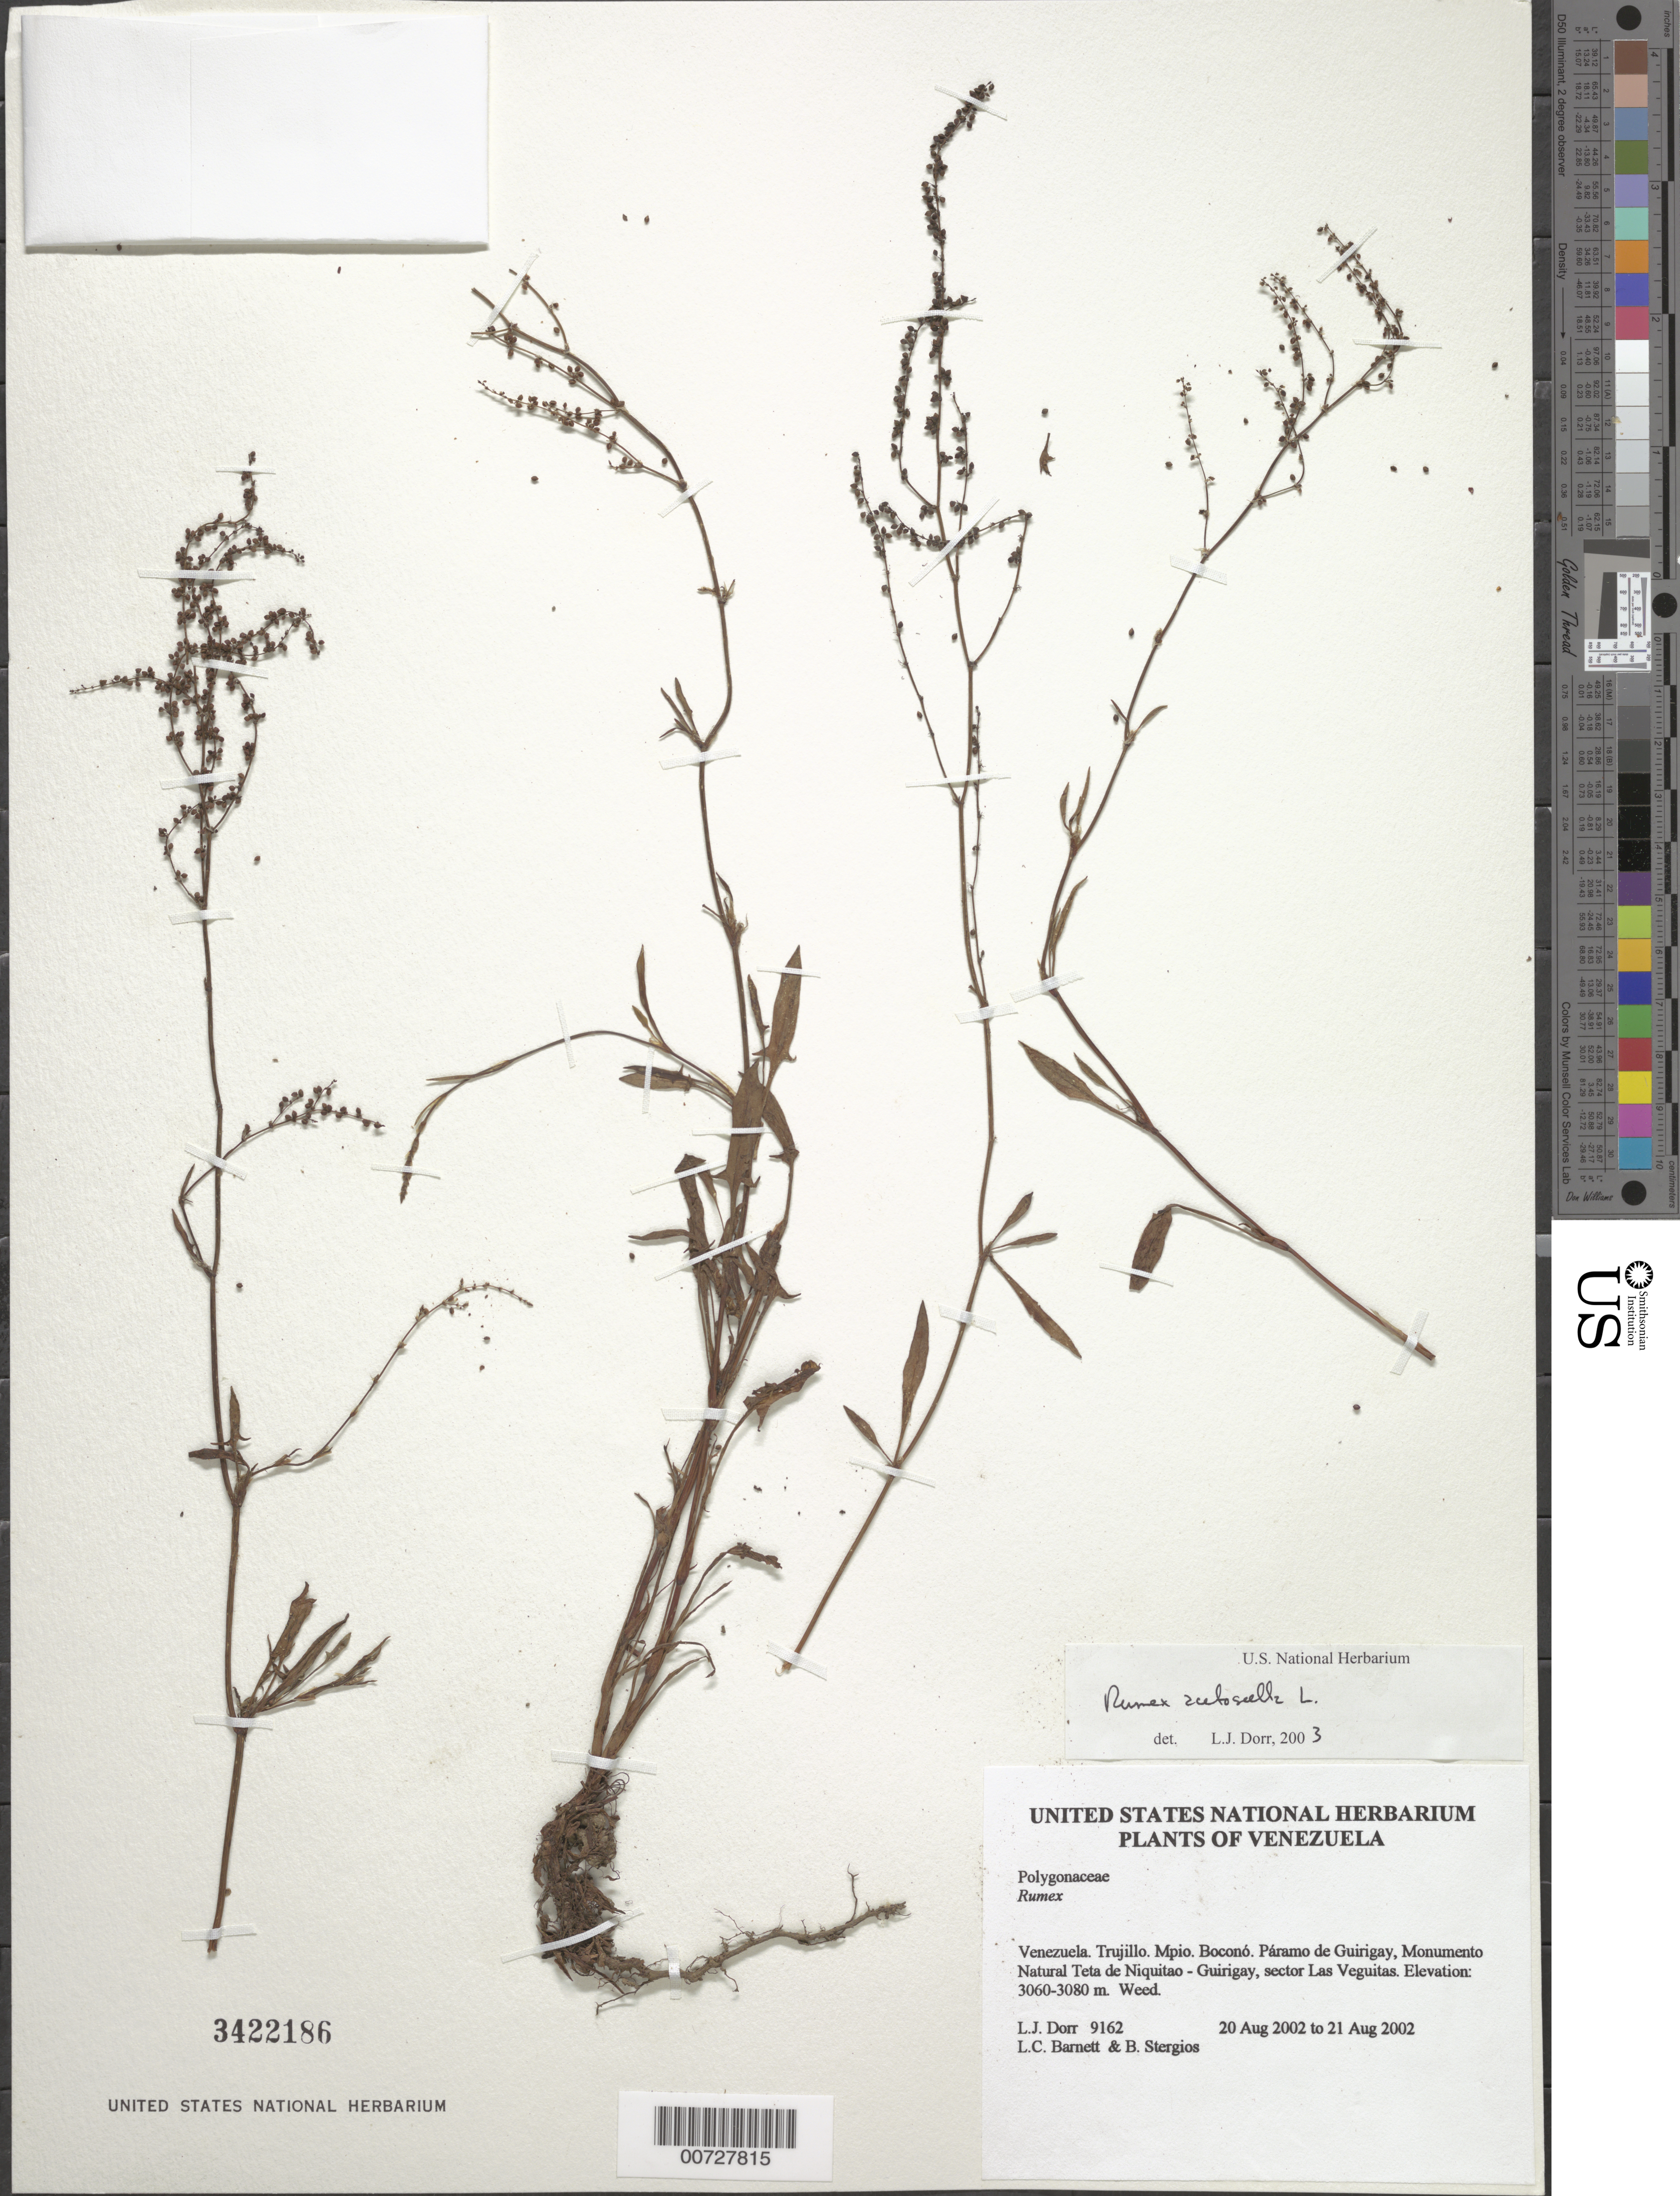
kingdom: Plantae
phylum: Tracheophyta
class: Magnoliopsida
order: Caryophyllales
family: Polygonaceae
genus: Rumex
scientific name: Rumex acetosella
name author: L.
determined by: Dorr, L. J., (BOT), Smithsonian Institution - National Museum of Natural History (UNITED STATES)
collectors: L. J. Dorr, L. C. Barnett & B. G. Stergios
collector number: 9162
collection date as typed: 20 Aug 2002 to 21 Aug 2002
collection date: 2002-08-20/2002-08-21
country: Venezuela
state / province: Trujillo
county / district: Boconó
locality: Páramo de Guirigay, Monumento Natural Teta de Niquitao - Guirigay, sector Las Veguitas.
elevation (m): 3060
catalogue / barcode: US 3422186